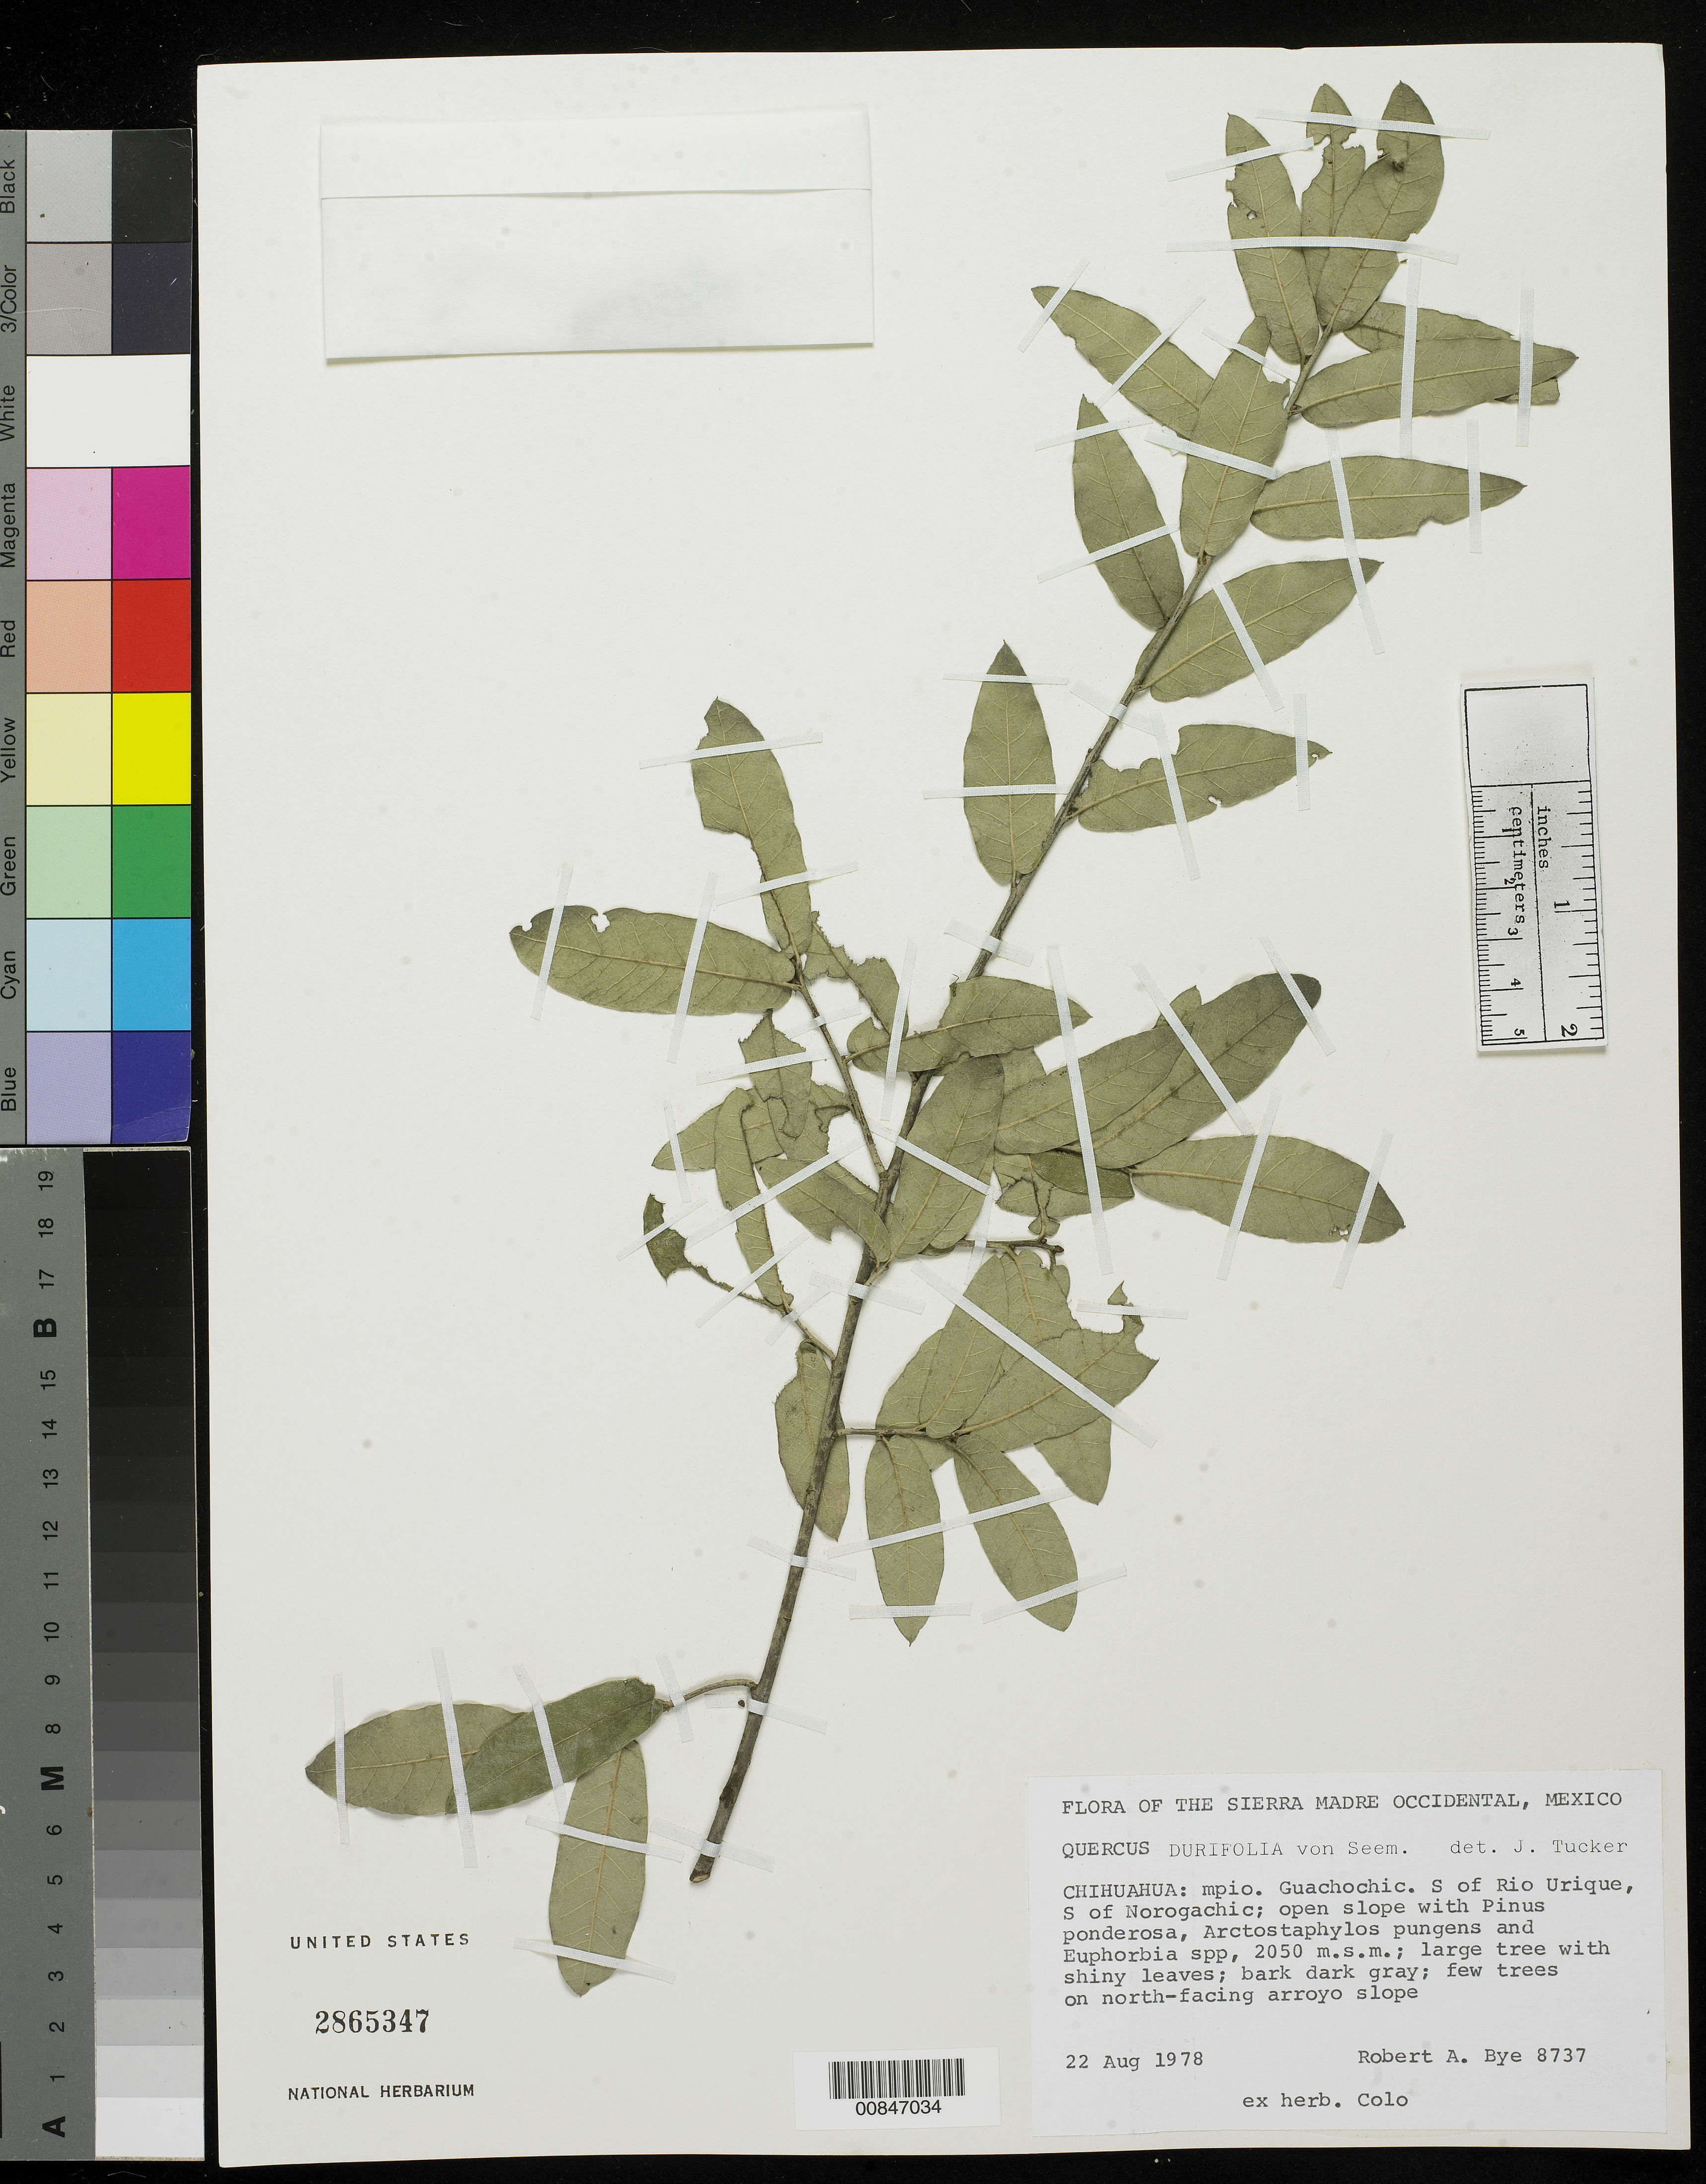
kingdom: Plantae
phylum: Tracheophyta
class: Magnoliopsida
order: Fagales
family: Fagaceae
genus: Quercus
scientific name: Quercus durifolia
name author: Seemen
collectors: R. A. Bye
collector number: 8737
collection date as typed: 22 Aug 1978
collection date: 1978-08-22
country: Mexico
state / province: Chihuahua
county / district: Guachochic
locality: S of Río Urique, S of Norogachic.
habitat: Open slope with Pinus ponderosa, Arctostaphylos pungens and Euphorbia spp. Few trees on north-facing arroyo slope.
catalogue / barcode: US 2865347